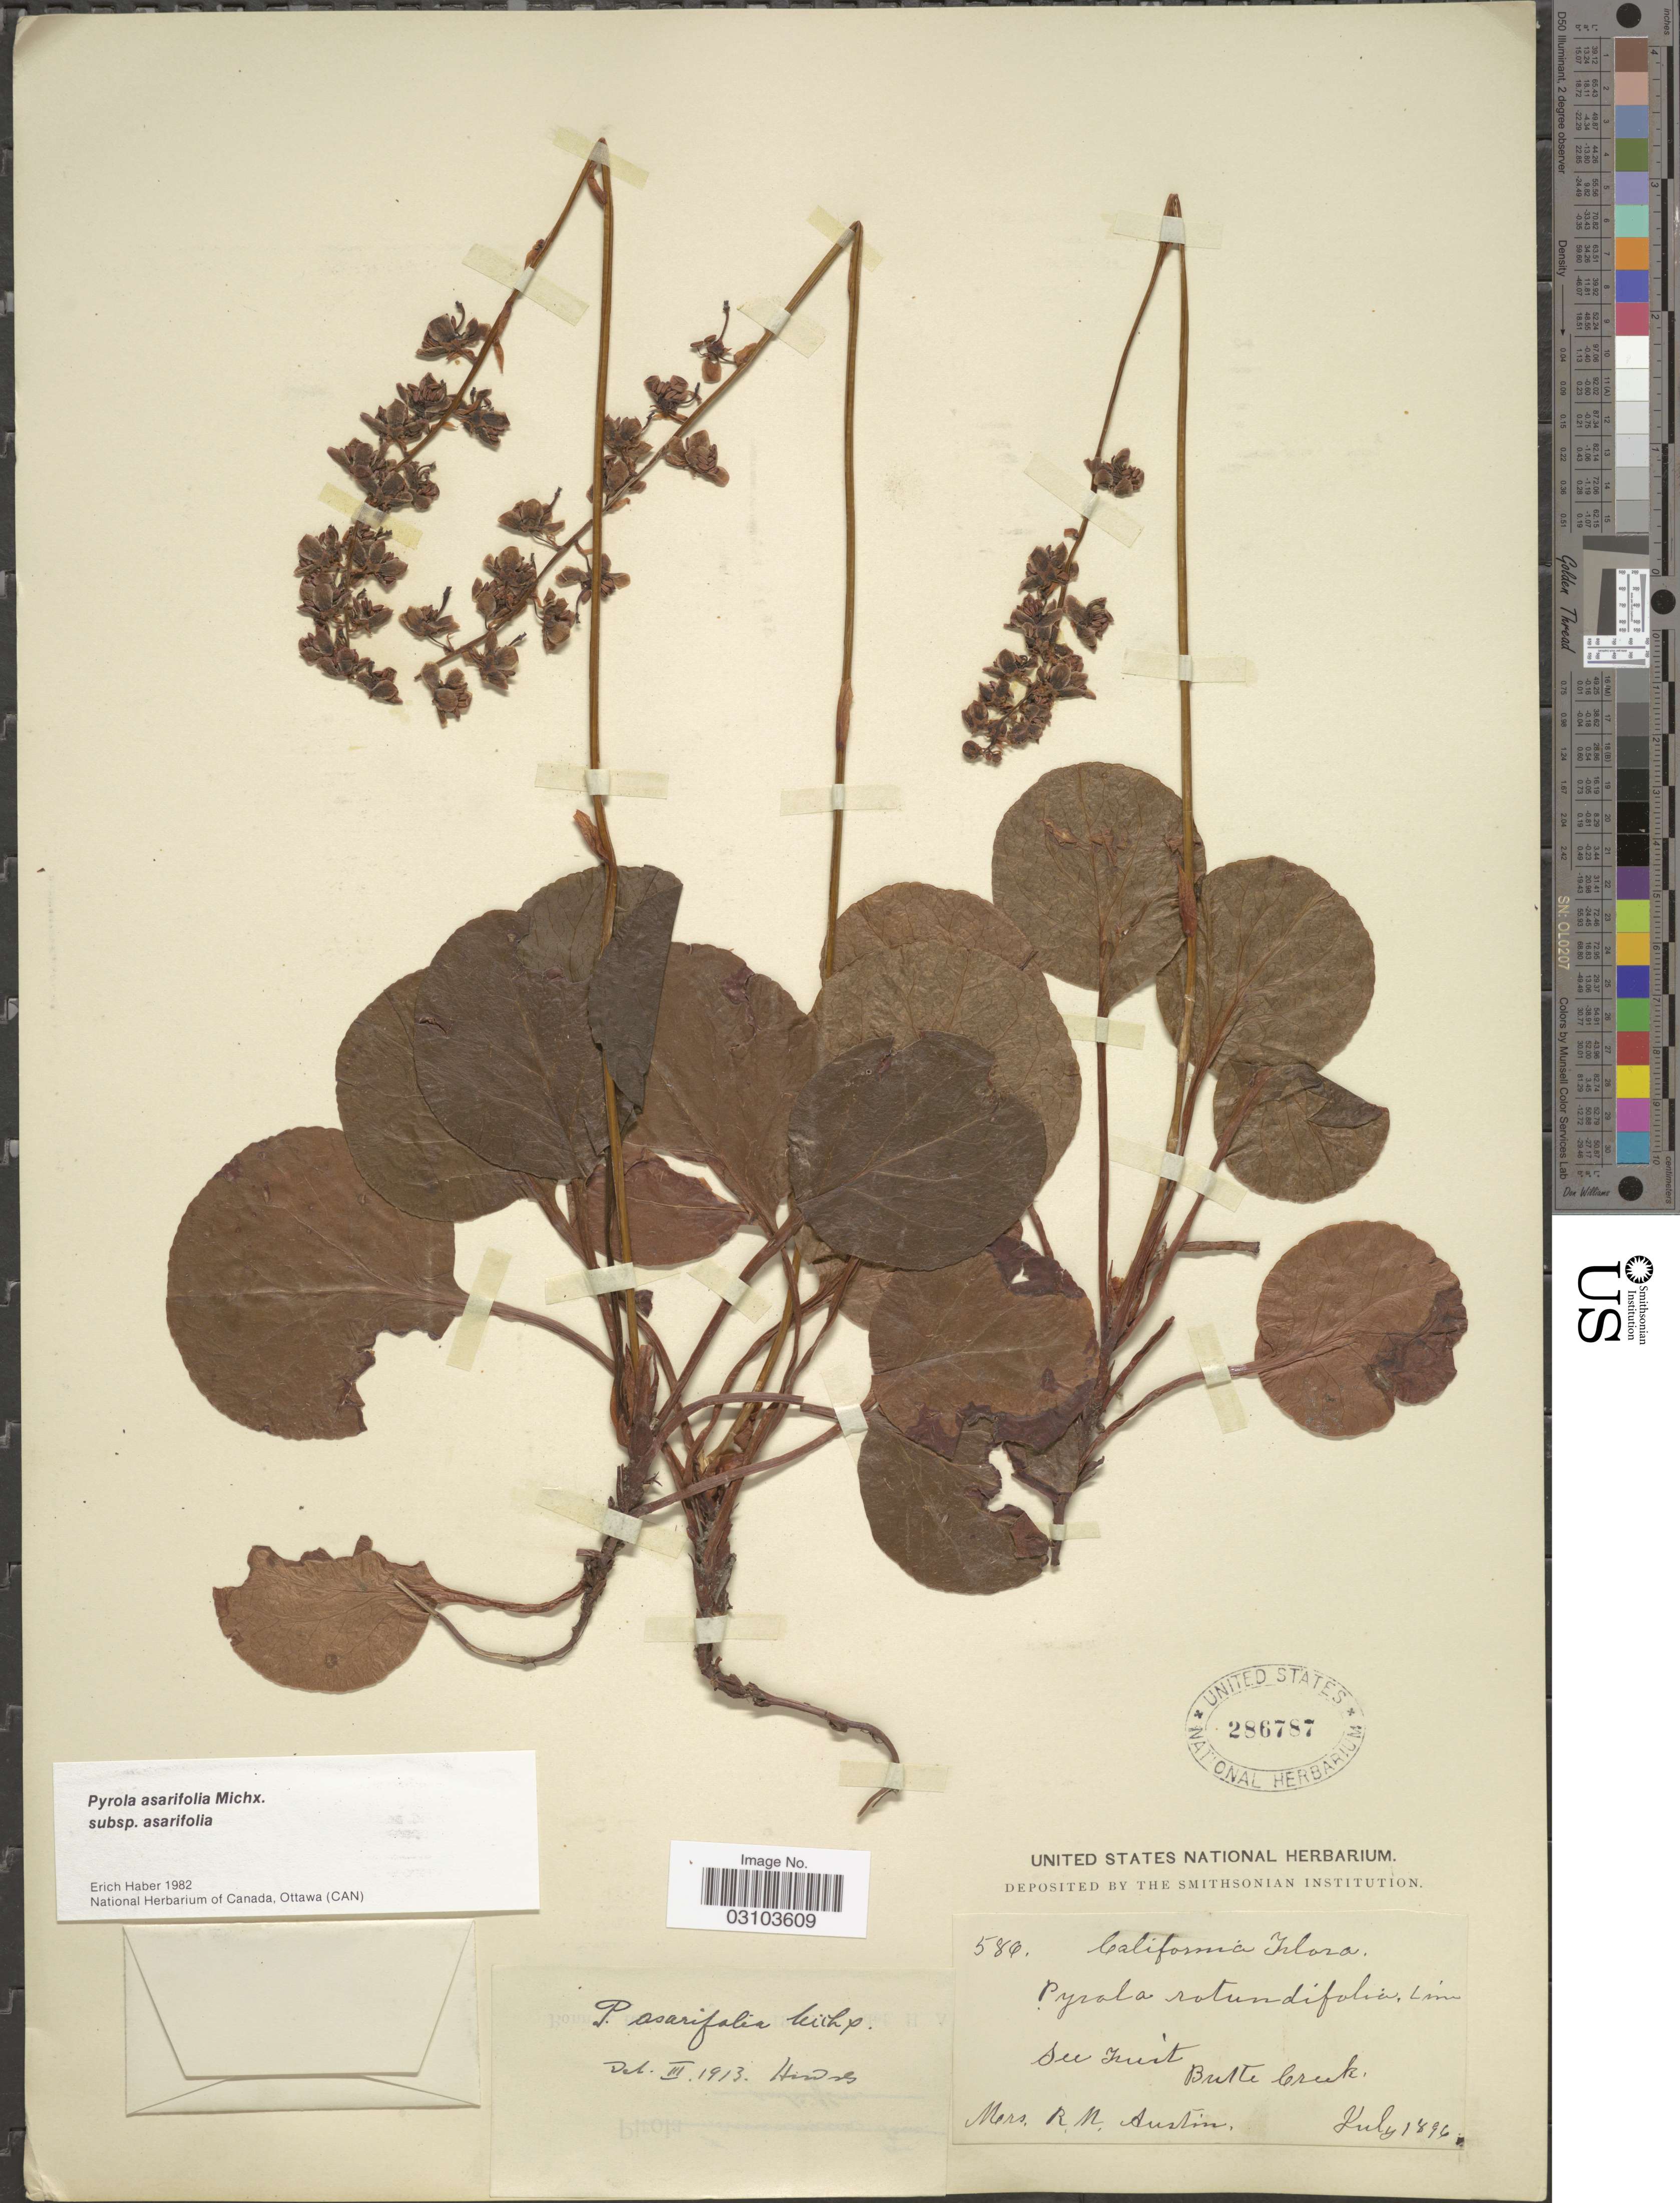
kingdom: Plantae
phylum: Tracheophyta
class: Magnoliopsida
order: Ericales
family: Ericaceae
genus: Pyrola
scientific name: Pyrola asarifolia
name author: Michx.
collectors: R. Austin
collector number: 586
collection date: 1896-07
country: United States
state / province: California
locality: Butte Creek.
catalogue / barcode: US 286787